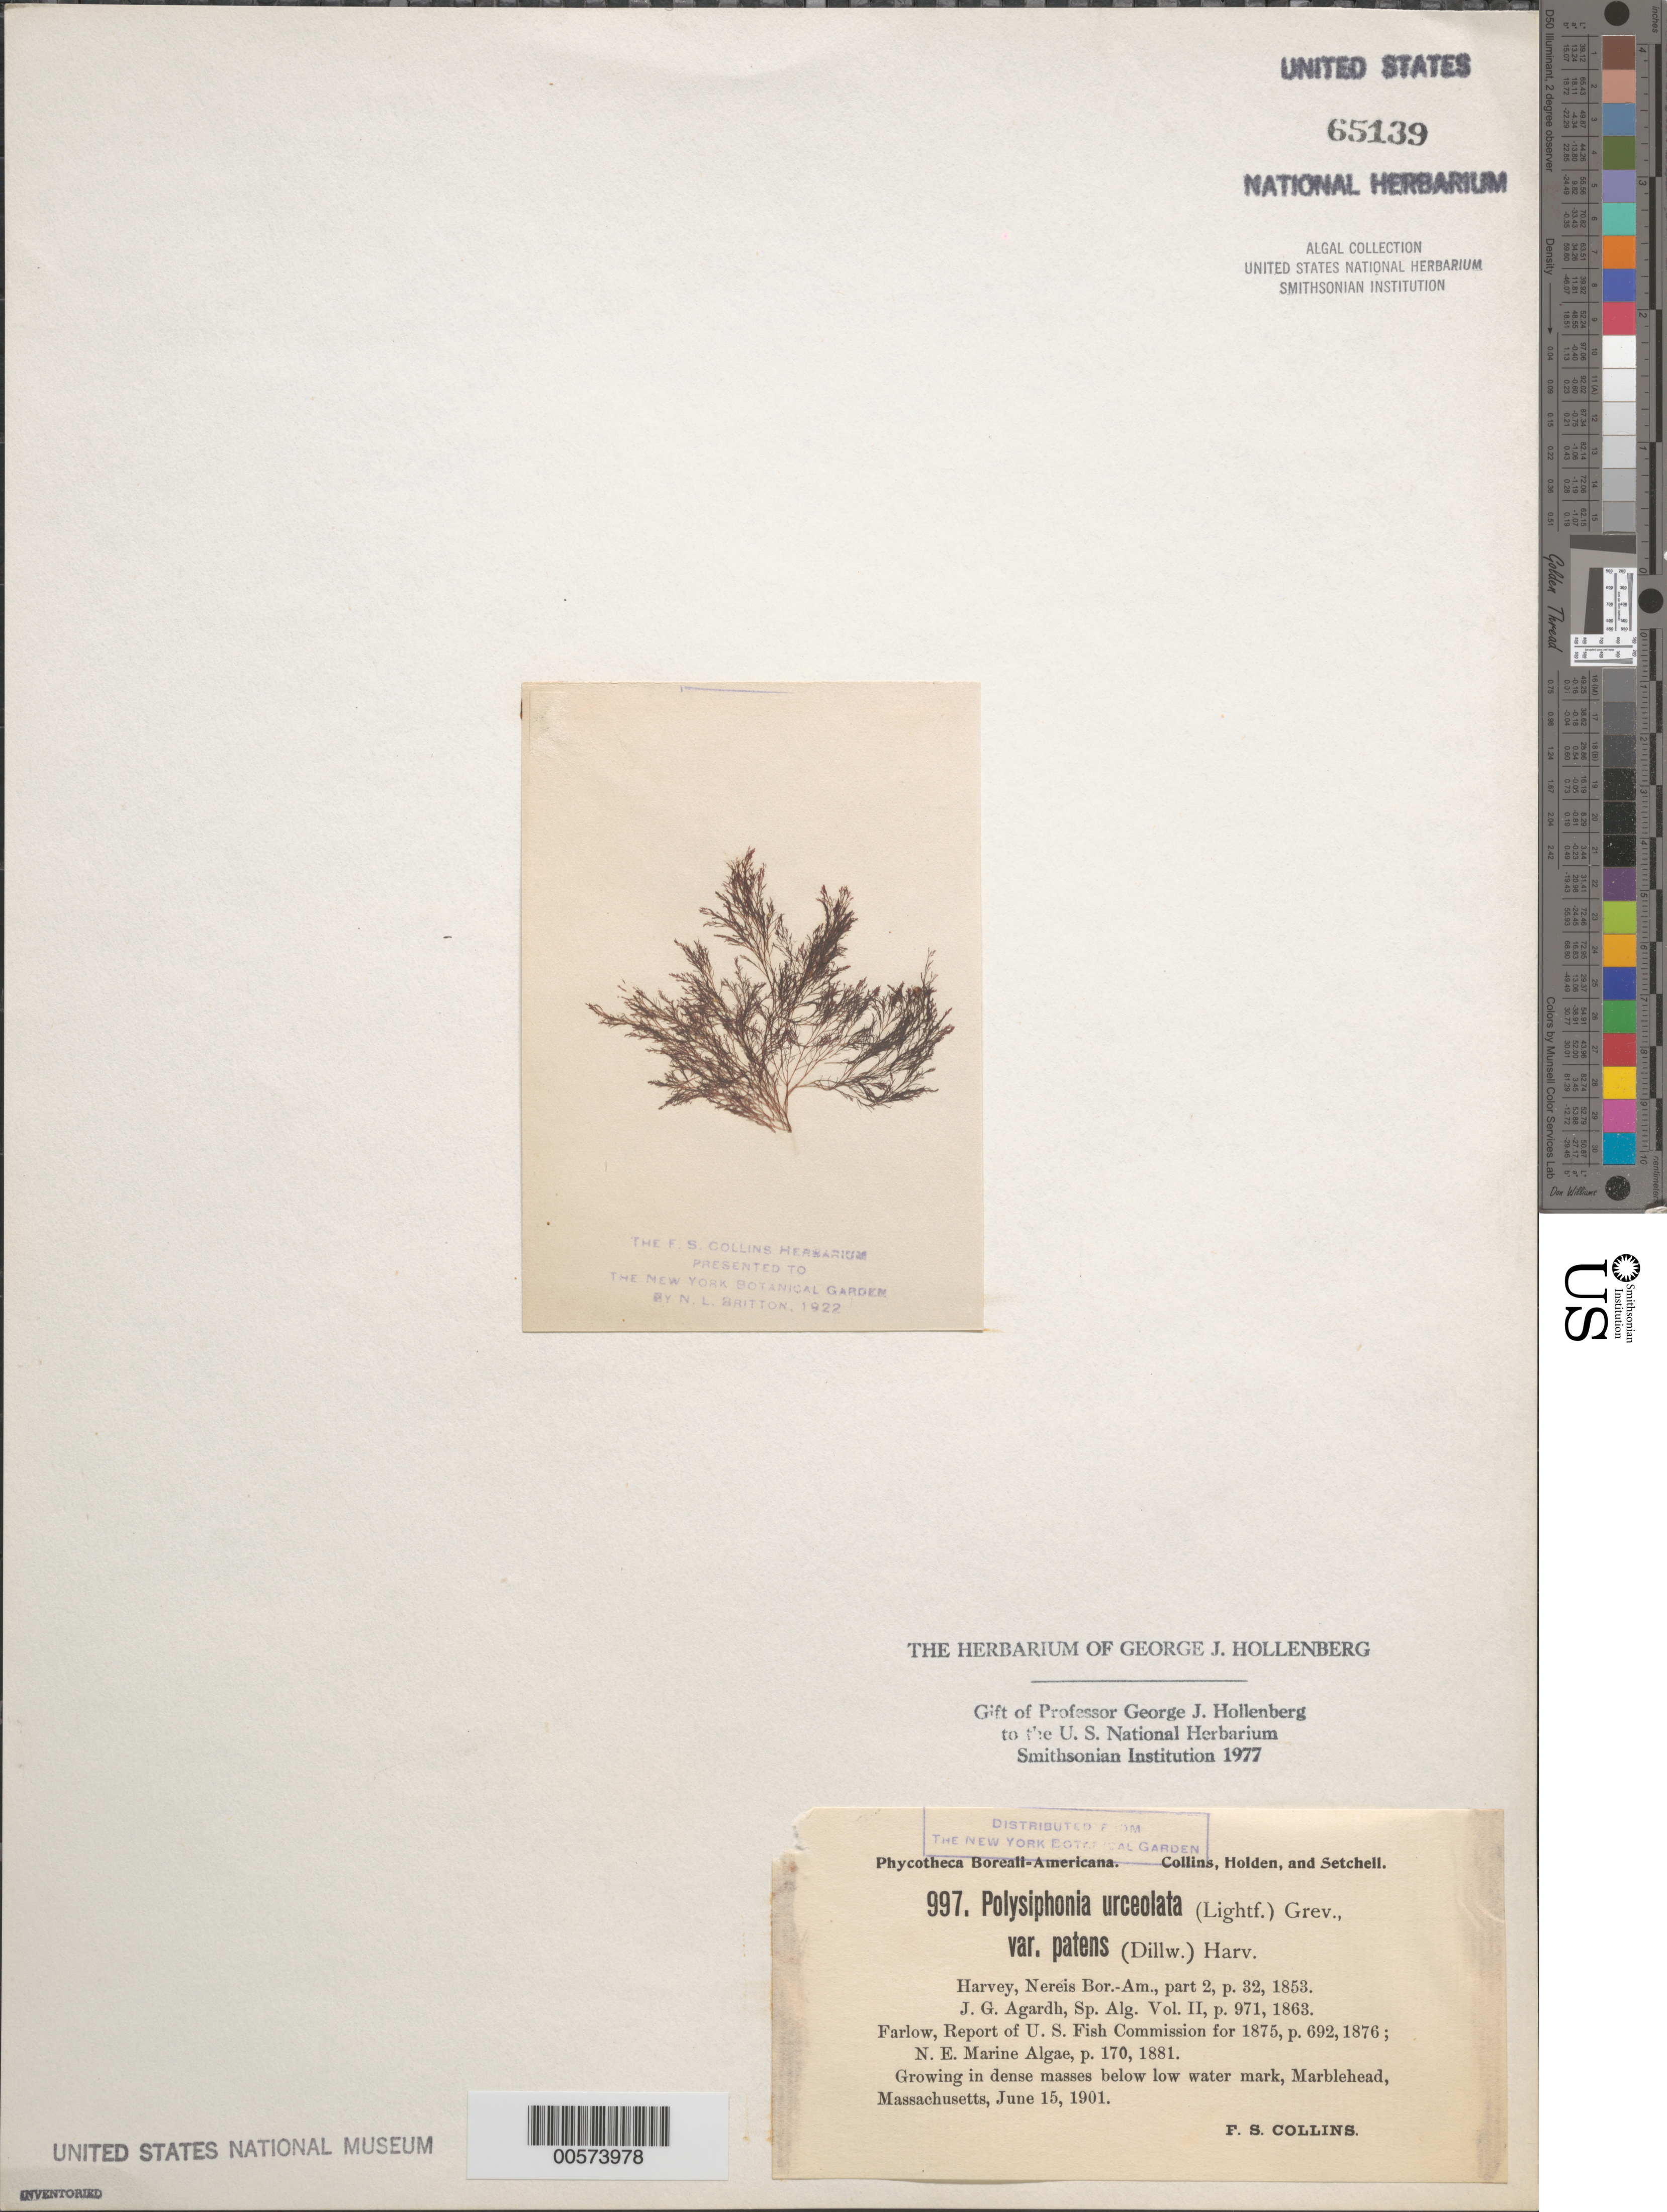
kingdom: Plantae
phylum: Rhodophyta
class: Florideophyceae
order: Ceramiales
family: Rhodomelaceae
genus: Polysiphonia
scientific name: Polysiphonia urceolata var. patens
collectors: F. Collins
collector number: PB-A 997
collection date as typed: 15 Jun 1901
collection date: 1901-06-15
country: United States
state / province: Massachusetts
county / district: Essex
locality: Marblehead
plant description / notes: Collins, Holden & Setchell, Phycotheca Boreali-Americana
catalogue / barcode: US 65139